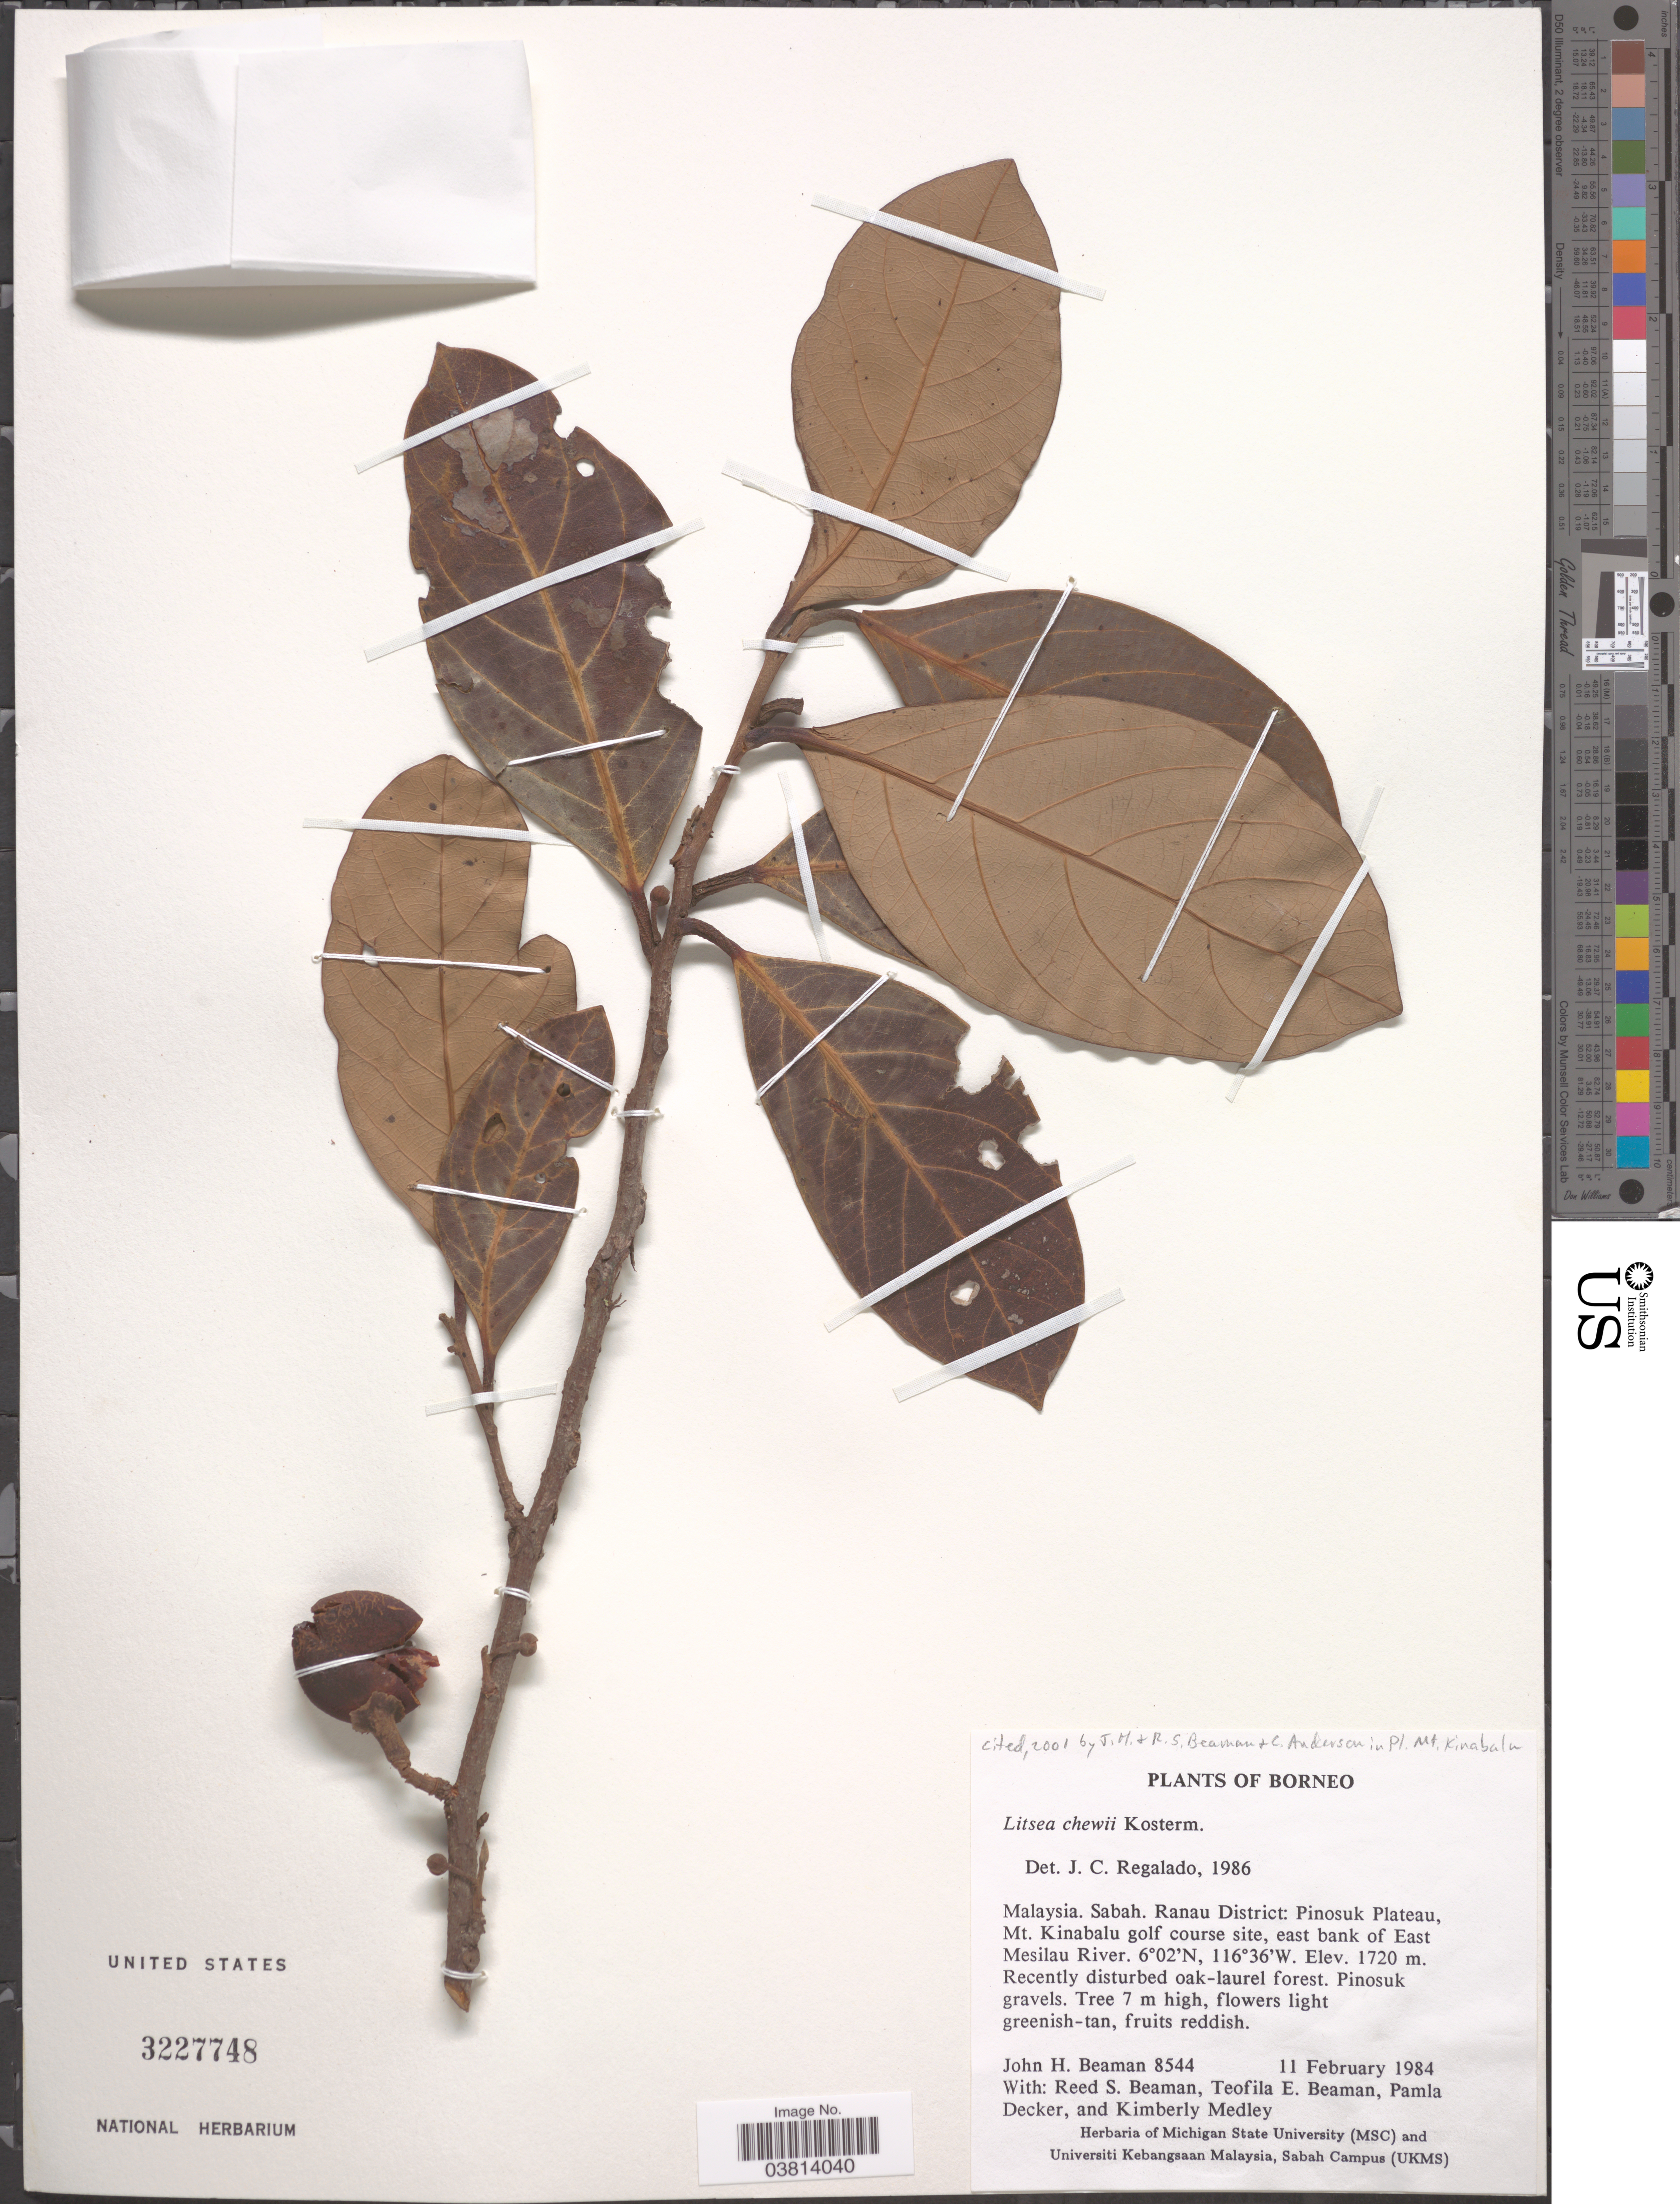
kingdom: Plantae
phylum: Tracheophyta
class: Magnoliopsida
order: Laurales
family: Lauraceae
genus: Litsea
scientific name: Litsea chewii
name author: Kosterm.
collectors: J. H. Beaman, R. S. Beaman, T. E. Beaman, P. Decker & K. Medley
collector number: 8544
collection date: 1984-02-11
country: Malaysia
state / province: Sabah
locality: Borneo. Ranau District: Pinosuk Plateau, Mt. Kinabalu golf course site, east bank of East Mesilau River.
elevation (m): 1720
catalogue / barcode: US 3227748